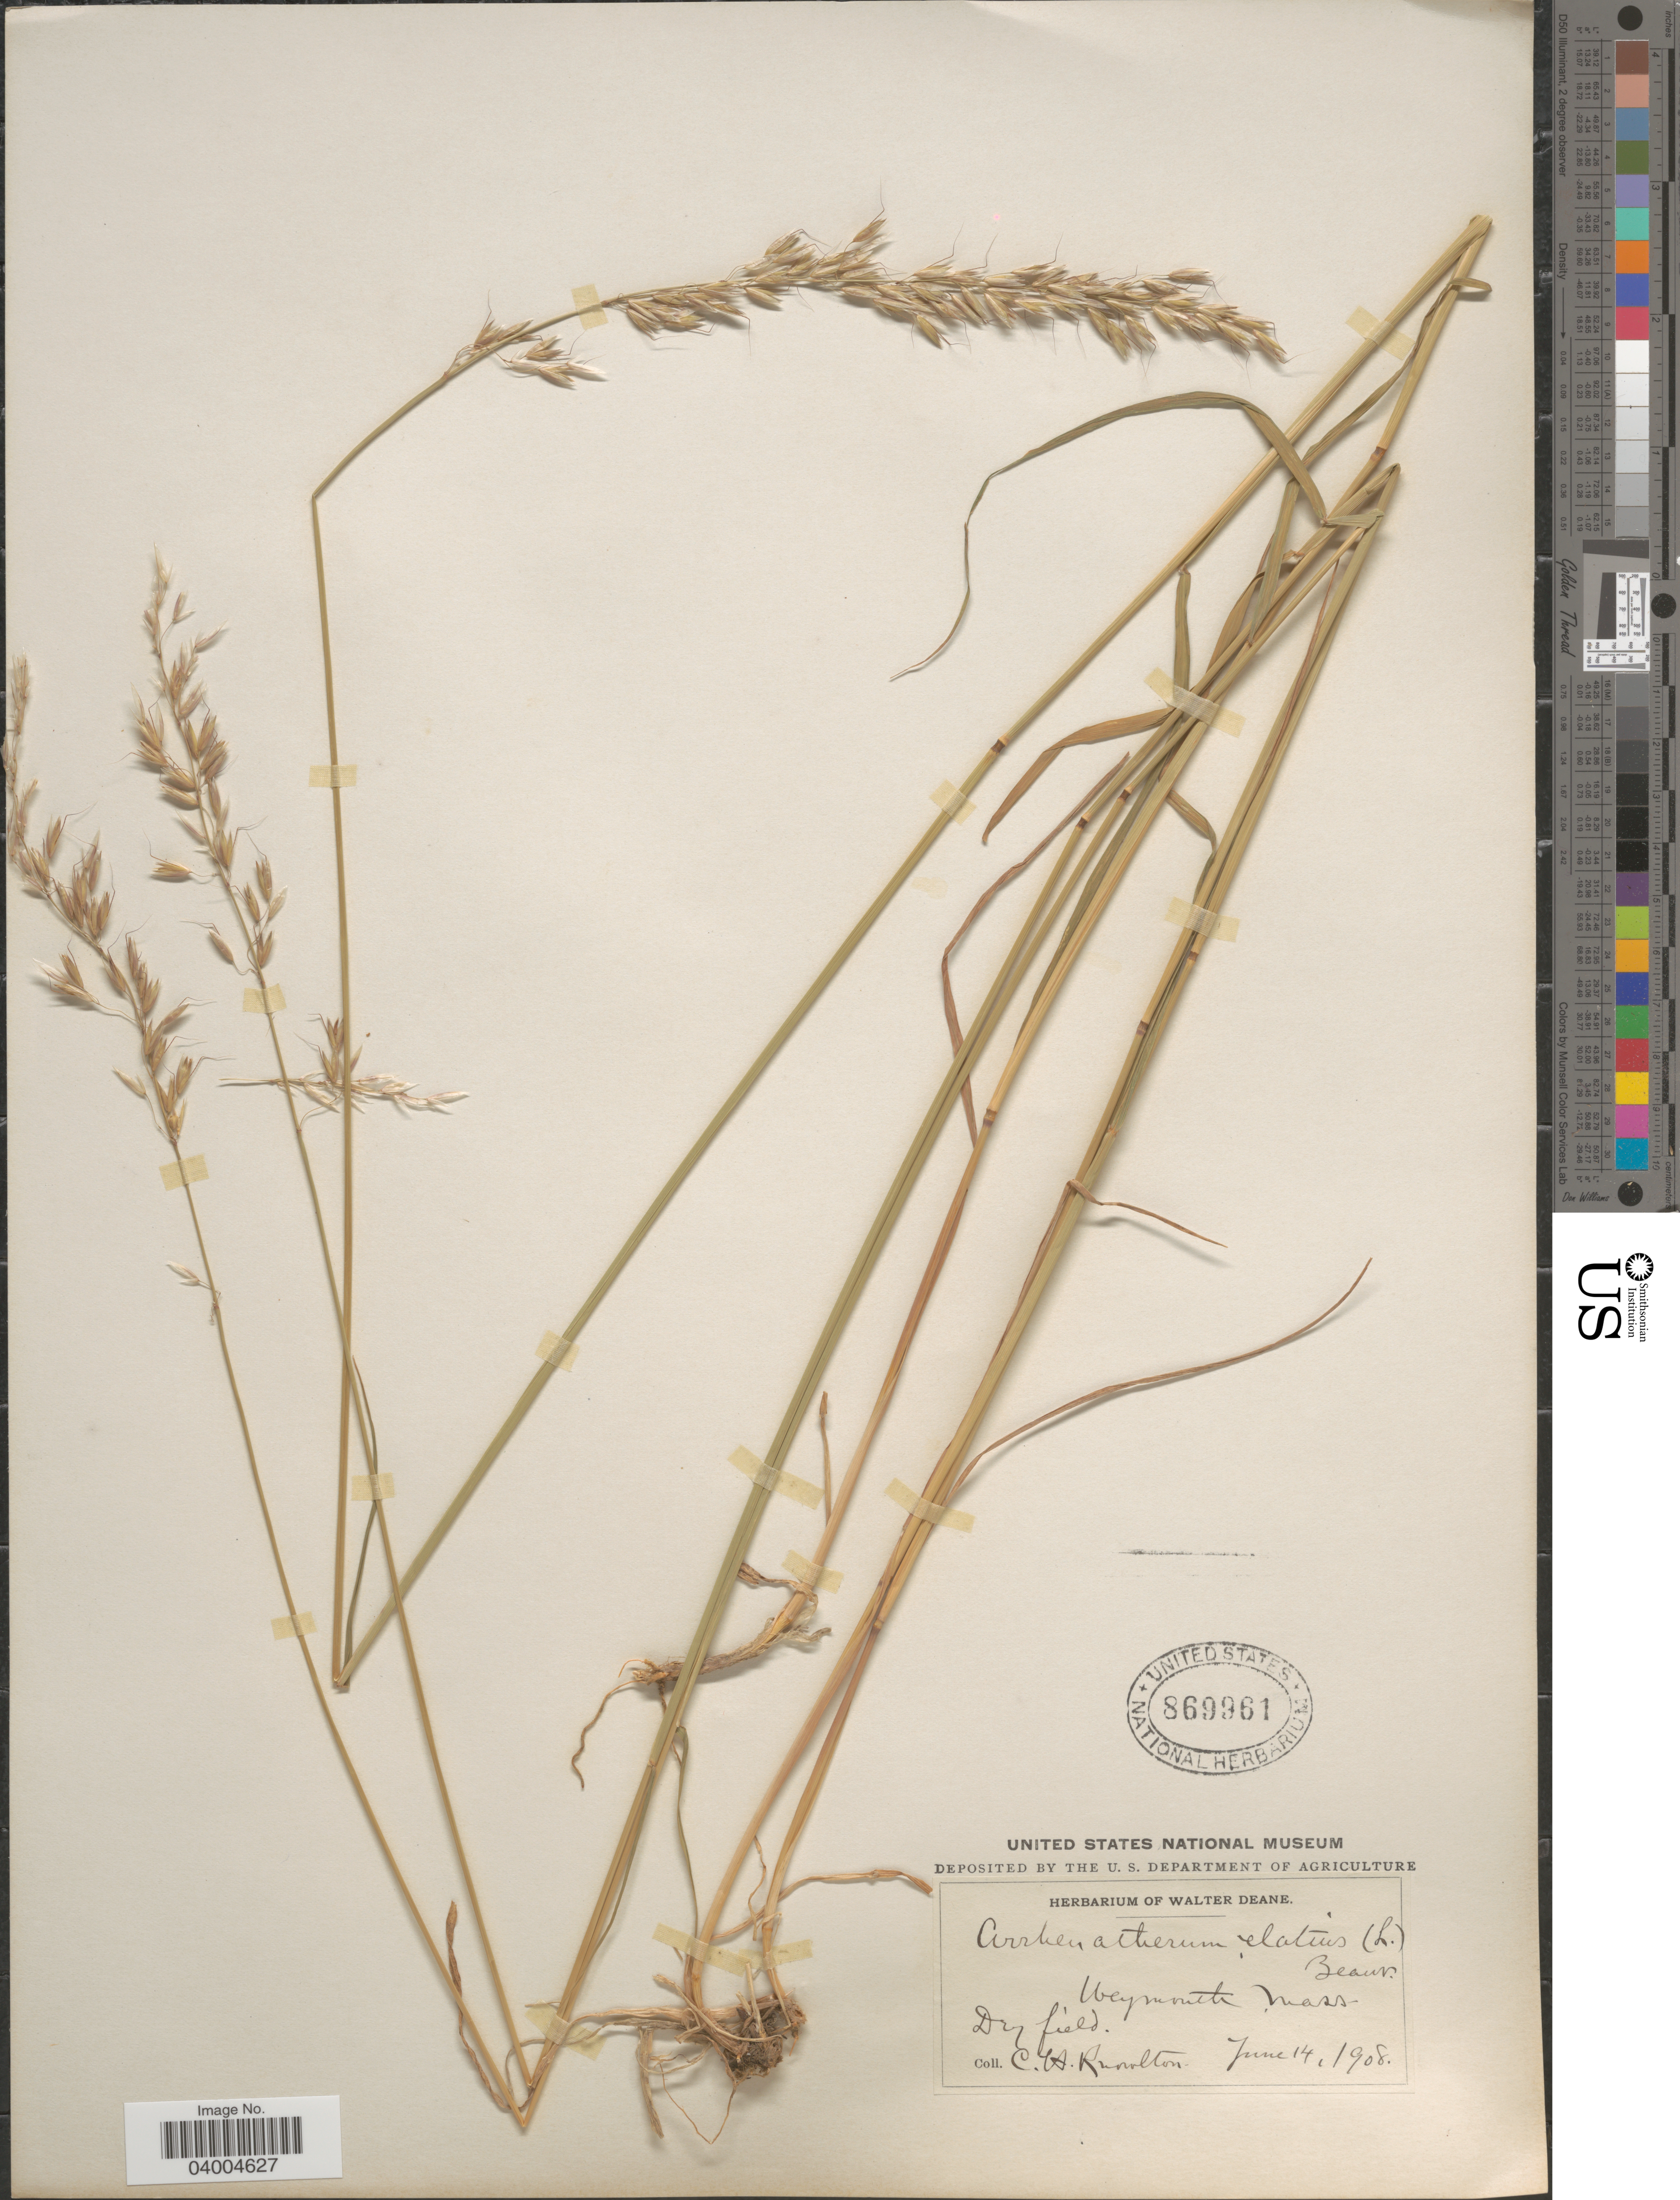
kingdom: Plantae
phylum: Tracheophyta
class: Liliopsida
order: Poales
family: Poaceae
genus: Arrhenatherum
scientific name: Arrhenatherum elatius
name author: (L.) J. Presl & C. Presl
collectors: C. H. Knowlton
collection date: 1908-06-14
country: United States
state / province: Massachusetts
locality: Weymouth.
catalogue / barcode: US 869961